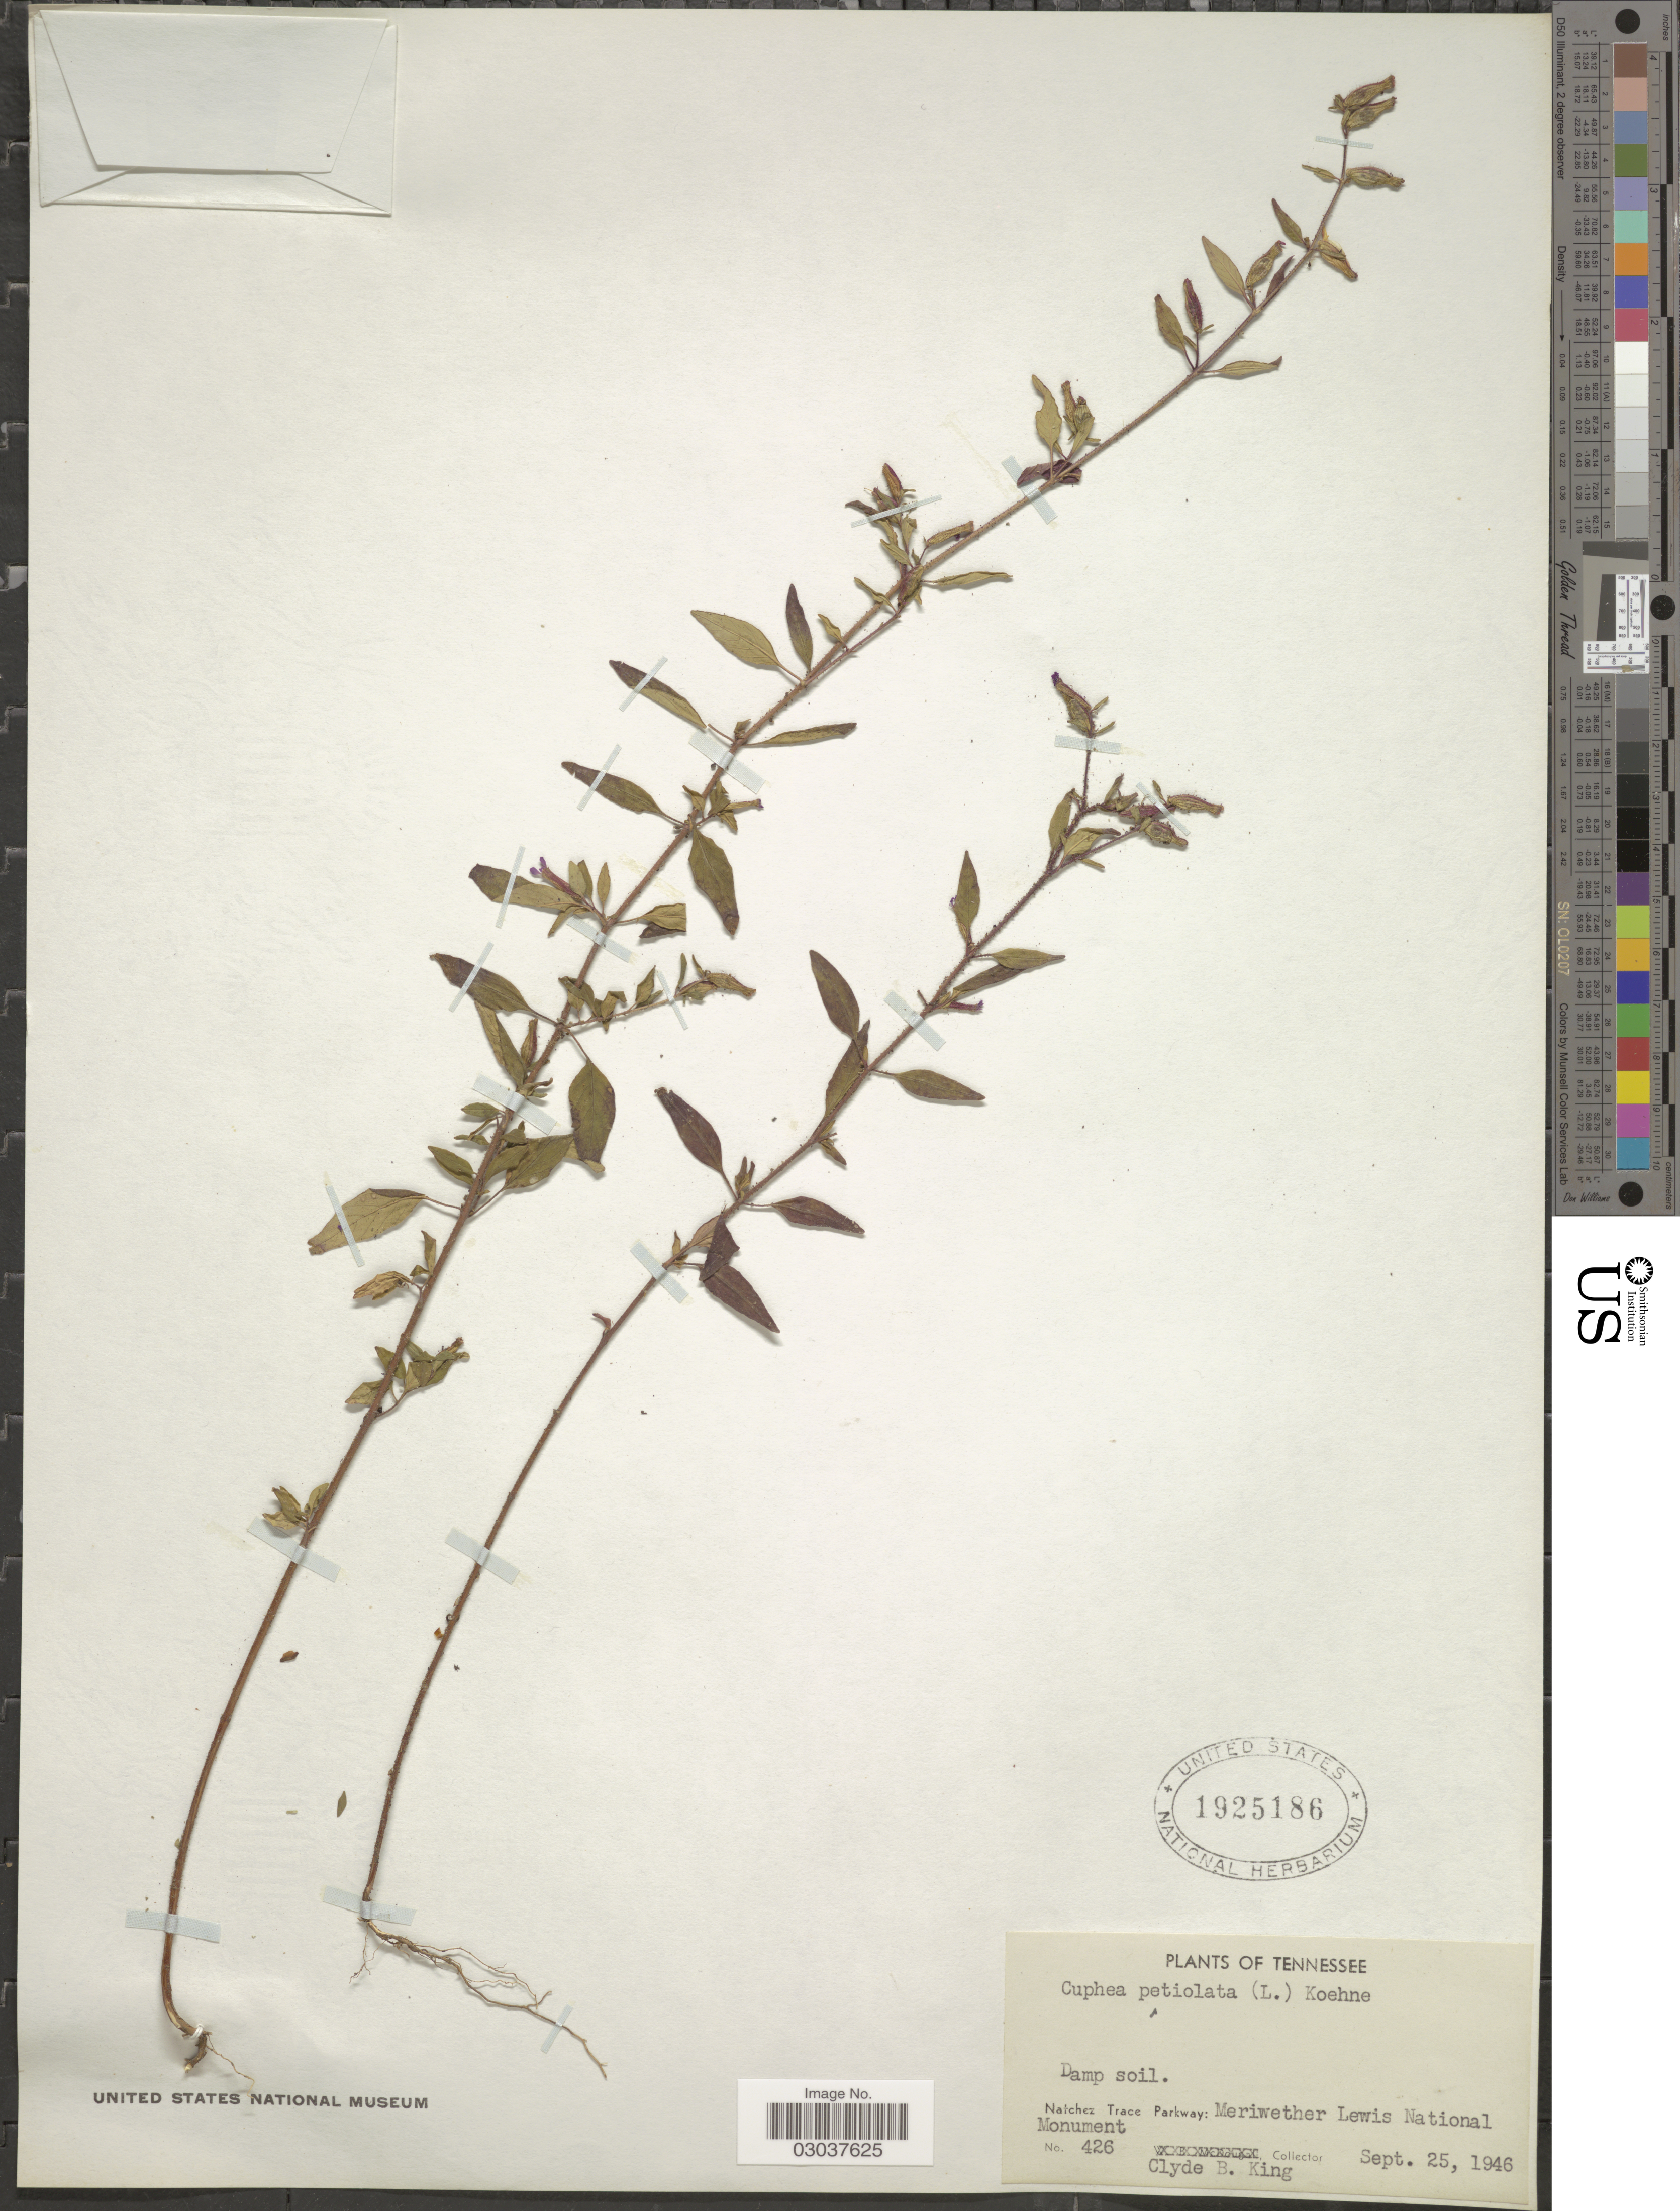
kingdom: Plantae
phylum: Tracheophyta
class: Magnoliopsida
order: Myrtales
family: Lythraceae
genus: Cuphea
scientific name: Cuphea petiolata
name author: Pohl ex Koehne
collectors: C. King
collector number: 426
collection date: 1946-09-25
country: United States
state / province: Tennessee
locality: Natchez Trace Parkway: Meriwether Lewis National Monument.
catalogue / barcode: US 1925186